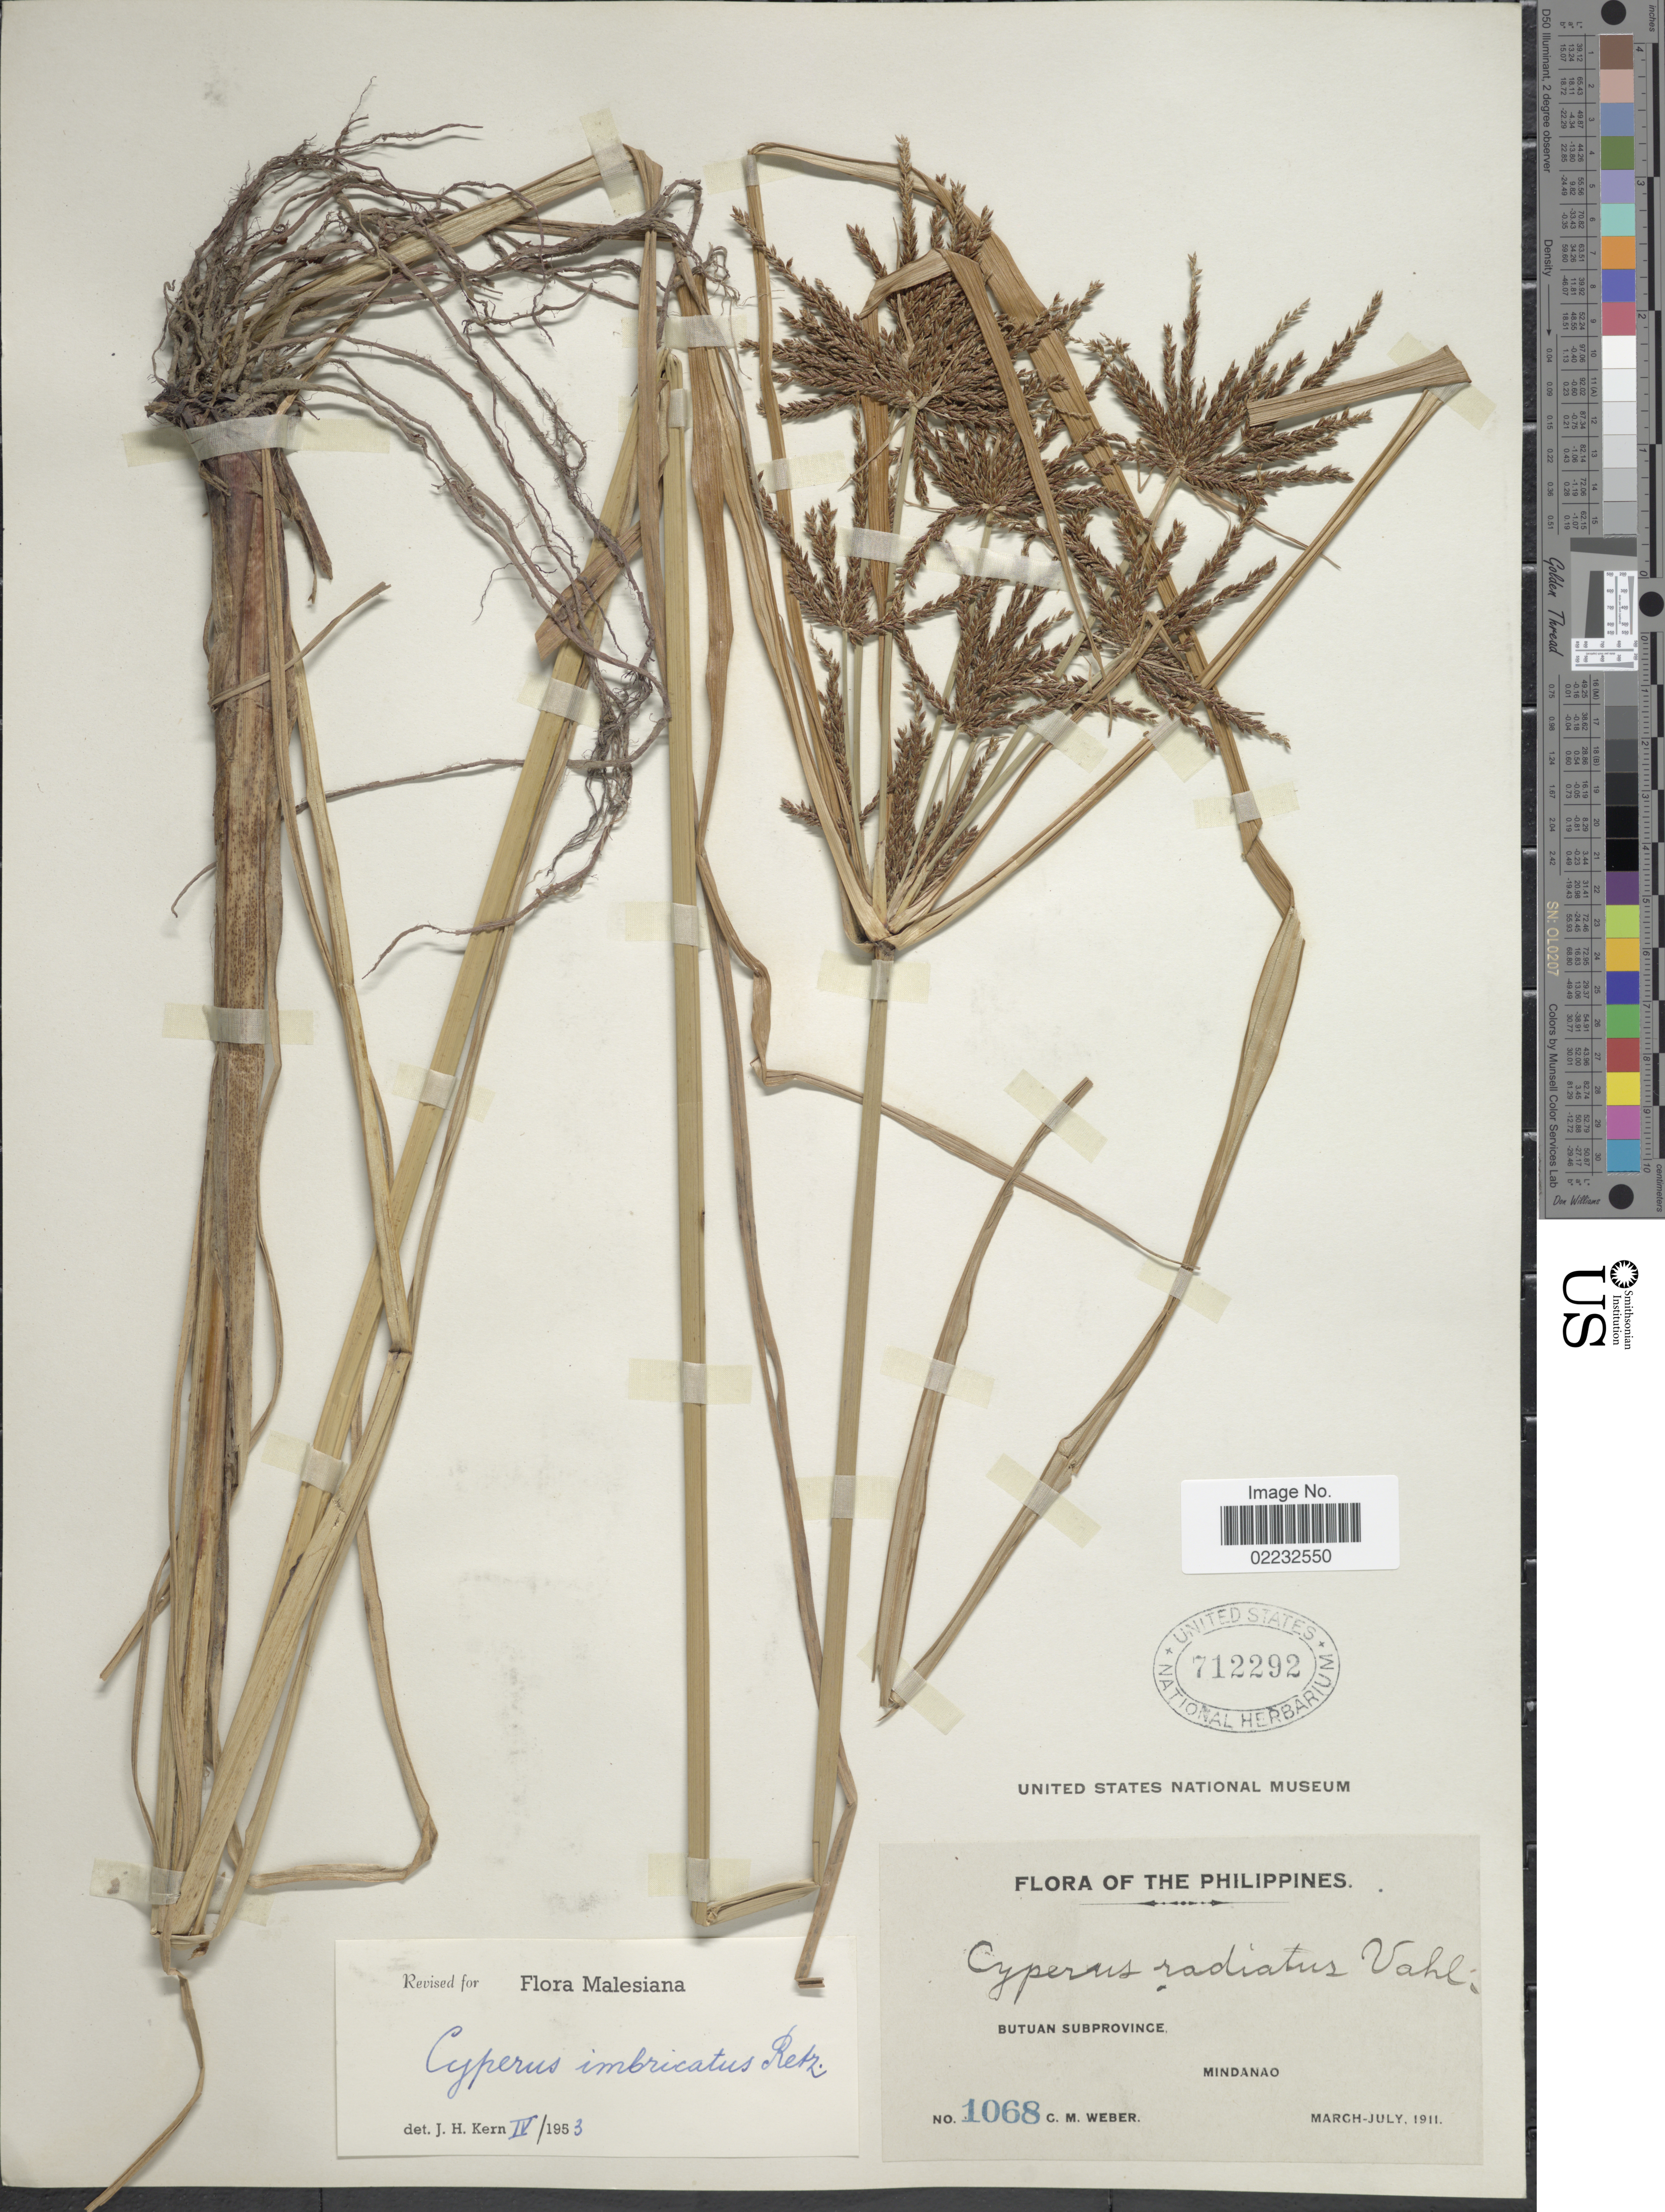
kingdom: Plantae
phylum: Tracheophyta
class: Liliopsida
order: Poales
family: Cyperaceae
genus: Cyperus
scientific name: Cyperus imbricatus Retz.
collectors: C. M. Weber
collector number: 1068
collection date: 1911-03/1911-07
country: Philippines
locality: Butuan Subprovince. Mindanao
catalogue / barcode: US 712292